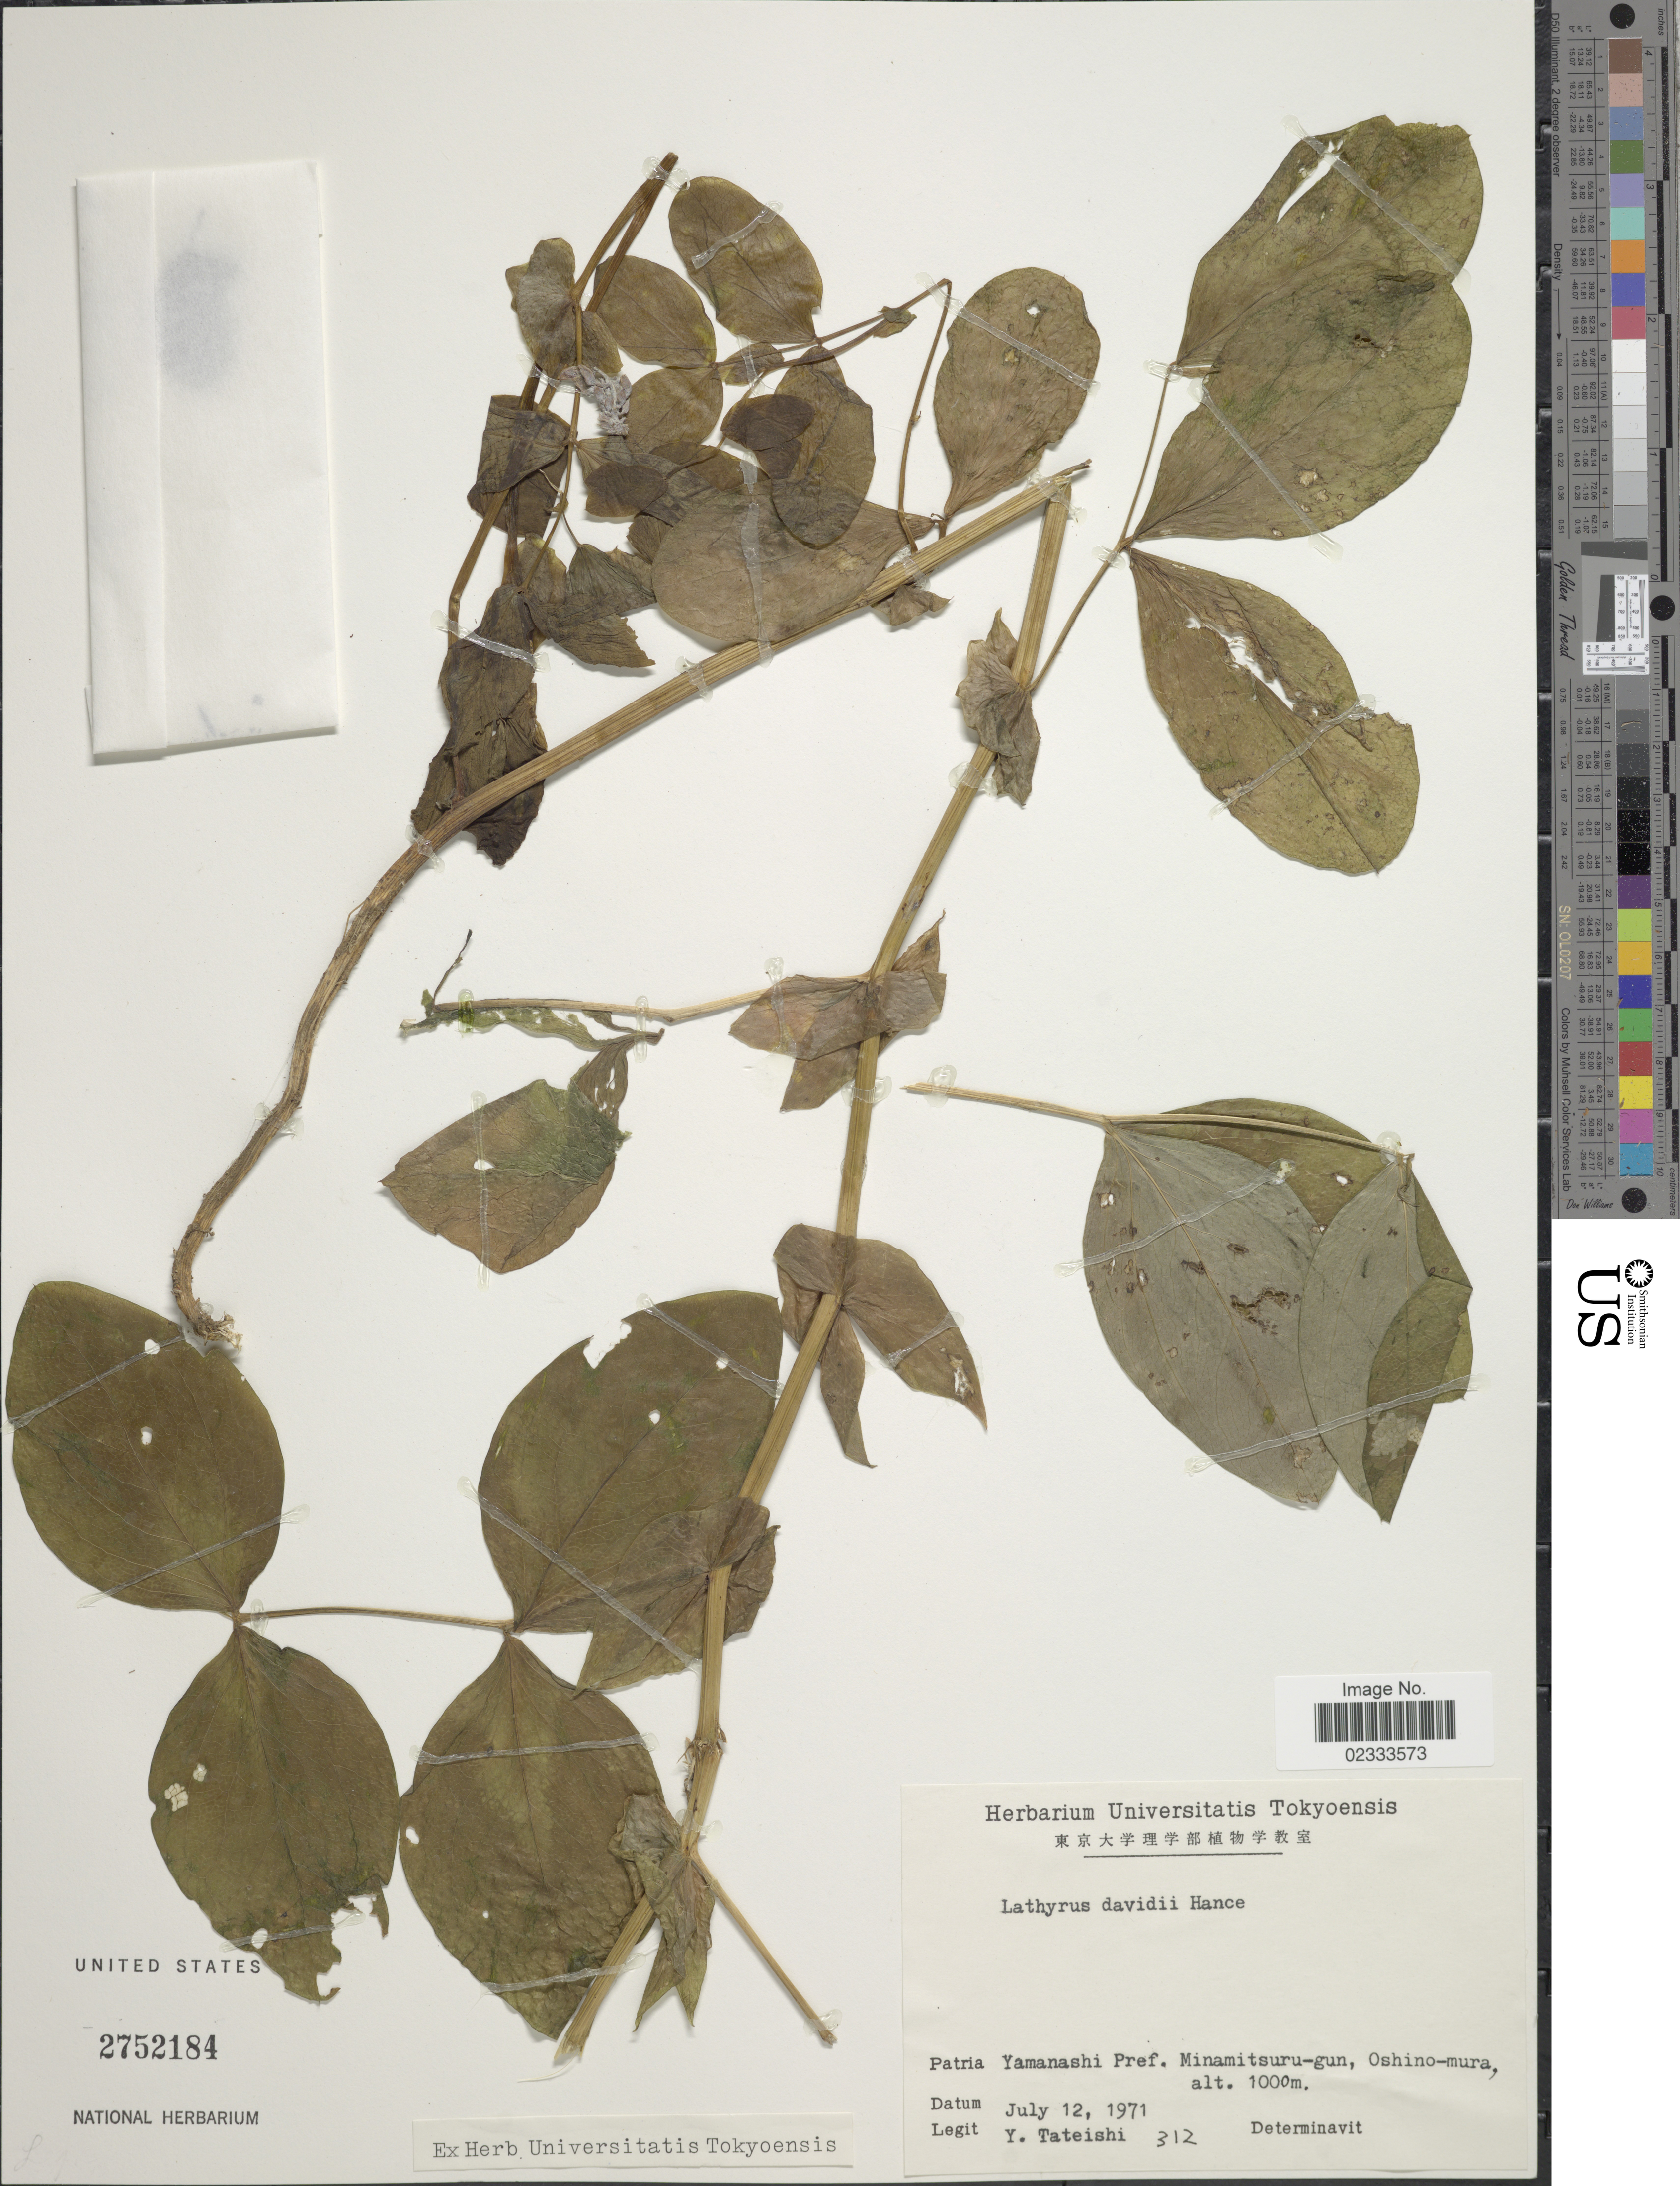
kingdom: Plantae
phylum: Tracheophyta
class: Magnoliopsida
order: Fabales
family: Fabaceae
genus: Lathyrus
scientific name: Lathyrus davidii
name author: Hance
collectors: Y. Tateishi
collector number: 312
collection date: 1971-07-12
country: Japan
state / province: Yamanasi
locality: Minamitsuru-gun, Oshino-mura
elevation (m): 1000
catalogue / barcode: US 2752184